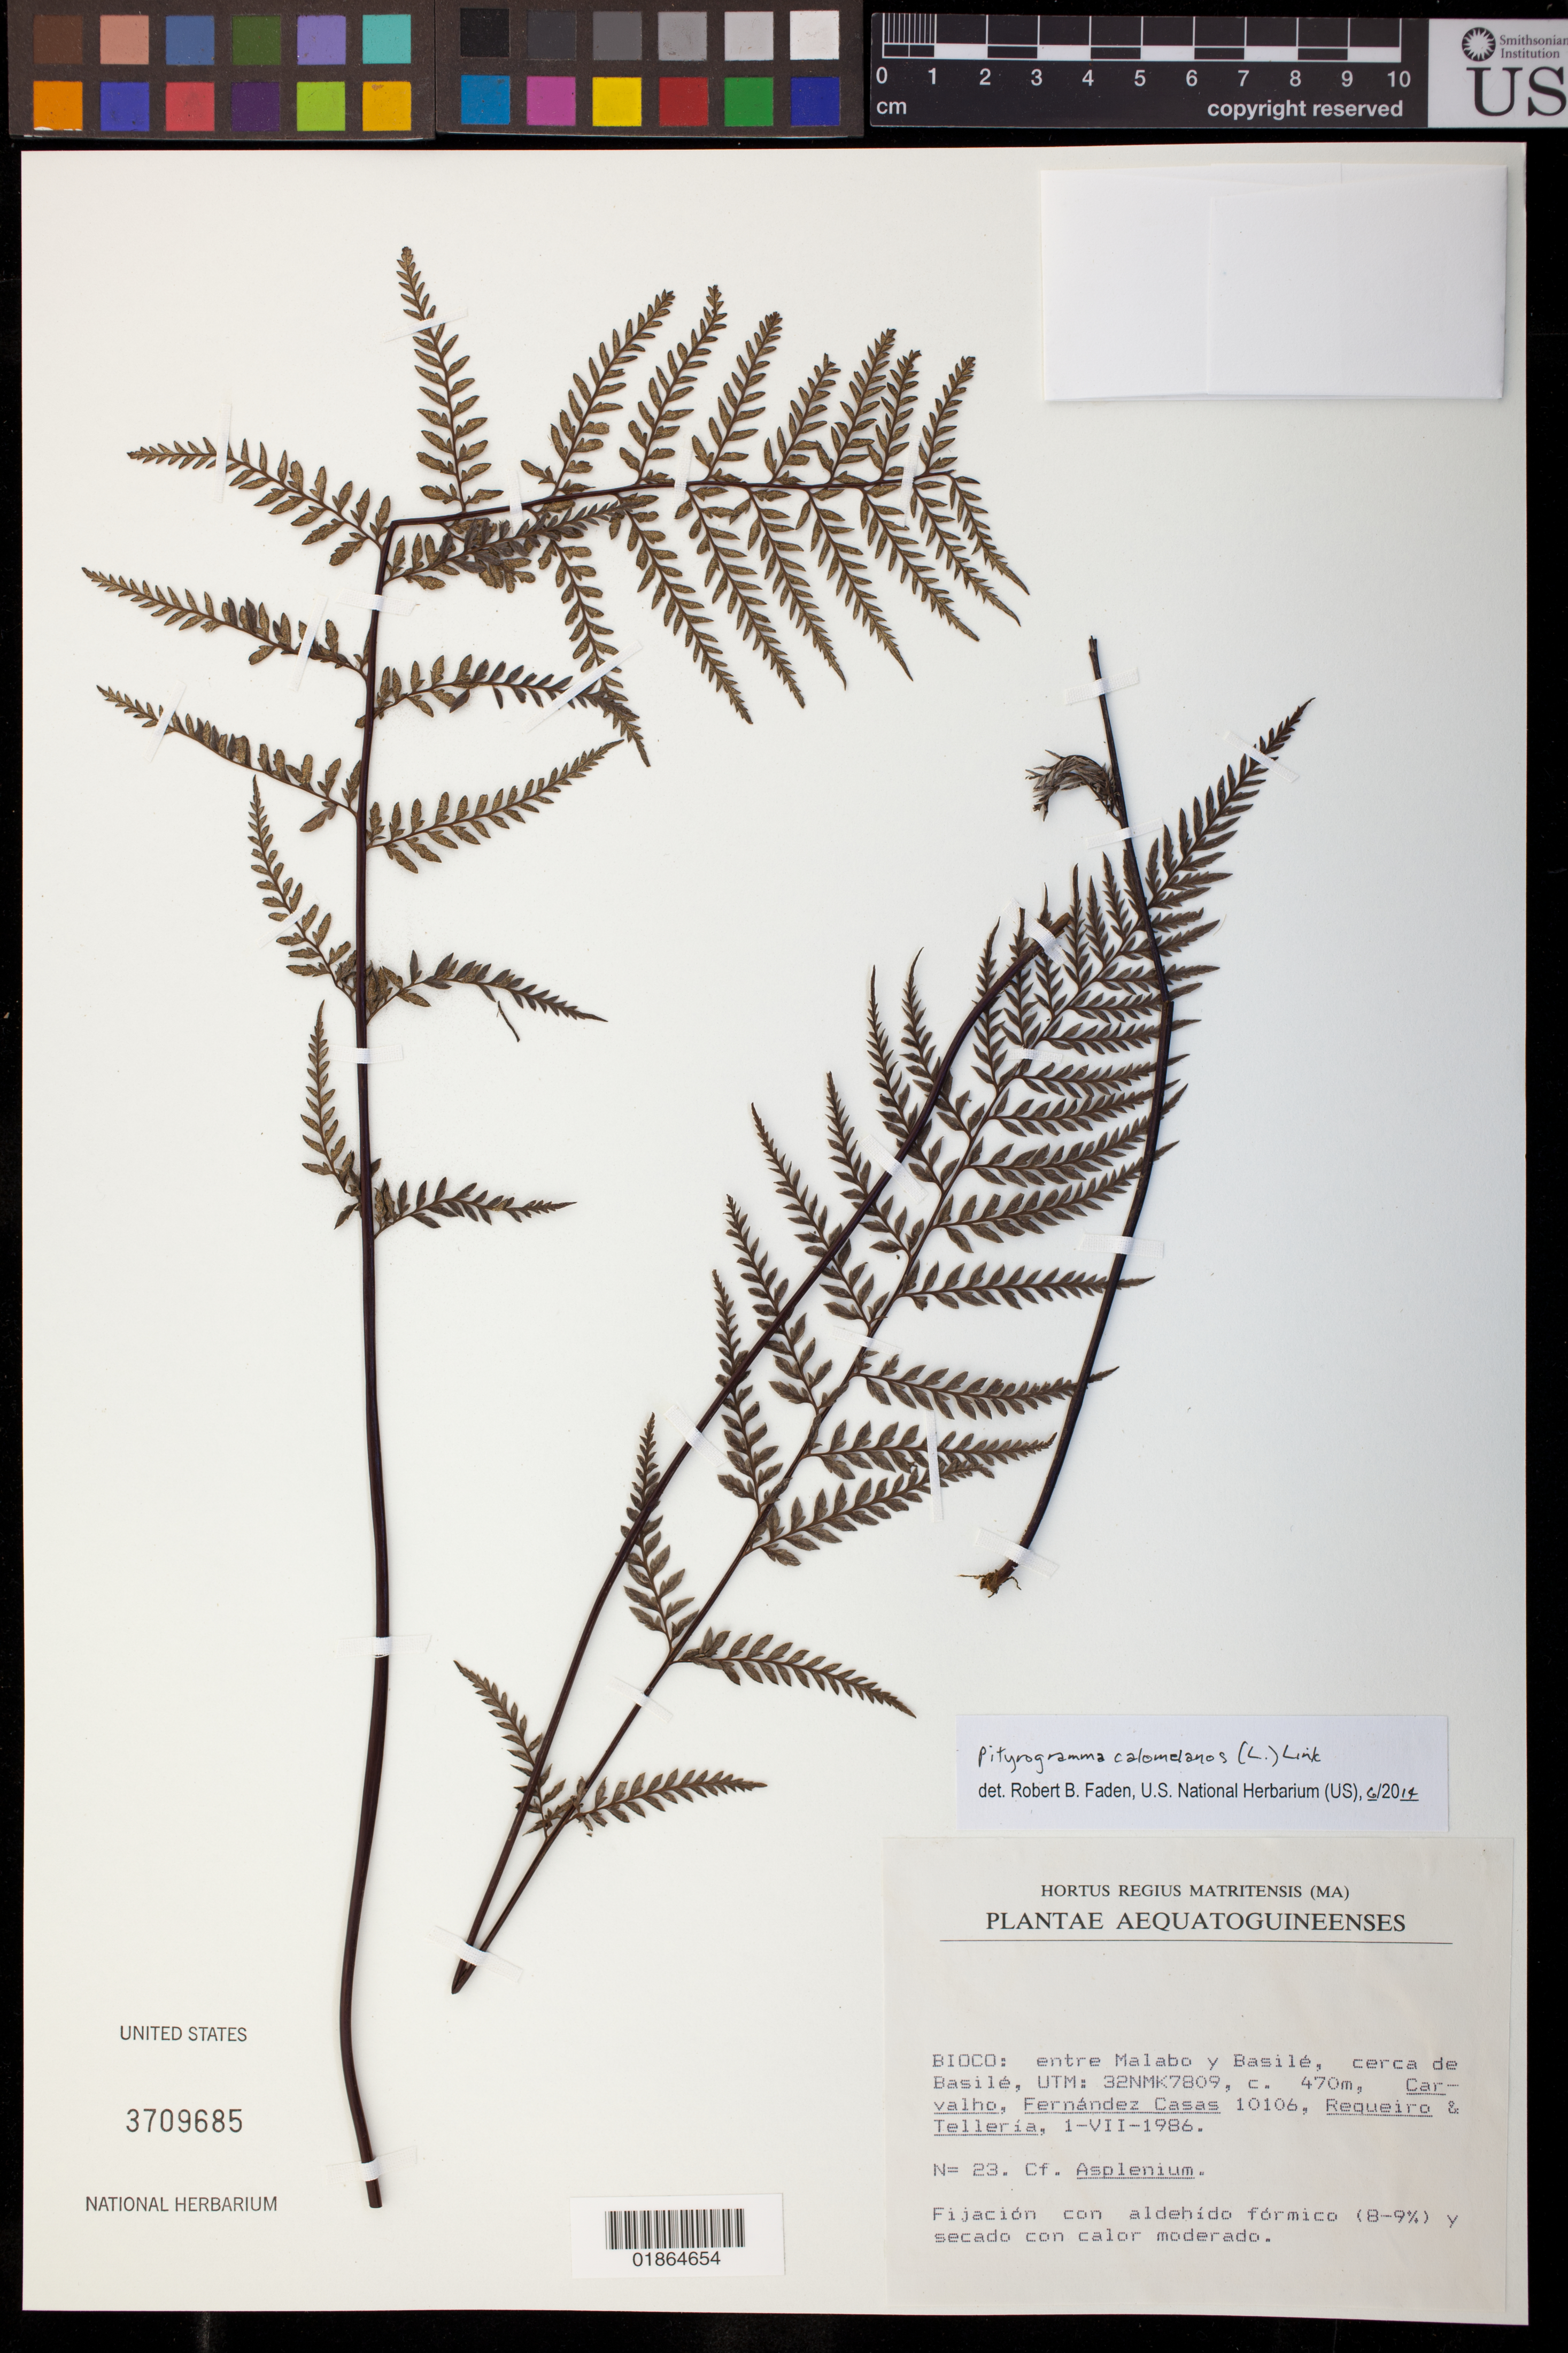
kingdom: Plantae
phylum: Tracheophyta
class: Polypodiopsida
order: Polypodiales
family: Pteridaceae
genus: Pityrogramma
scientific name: Pityrogramma calomelanos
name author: (L.) Link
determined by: Faden, Robert B., (US), Smithsonian Institution - National Museum of Natural History (UNITED STATES)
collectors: Carvalho, --, F. Casas, Requeiro, -- & -. Telleria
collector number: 10106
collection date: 1986-07-01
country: Equatorial Guinea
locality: Bioco, entre Malab y Basile, cerca de Basile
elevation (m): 470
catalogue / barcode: US 3709685